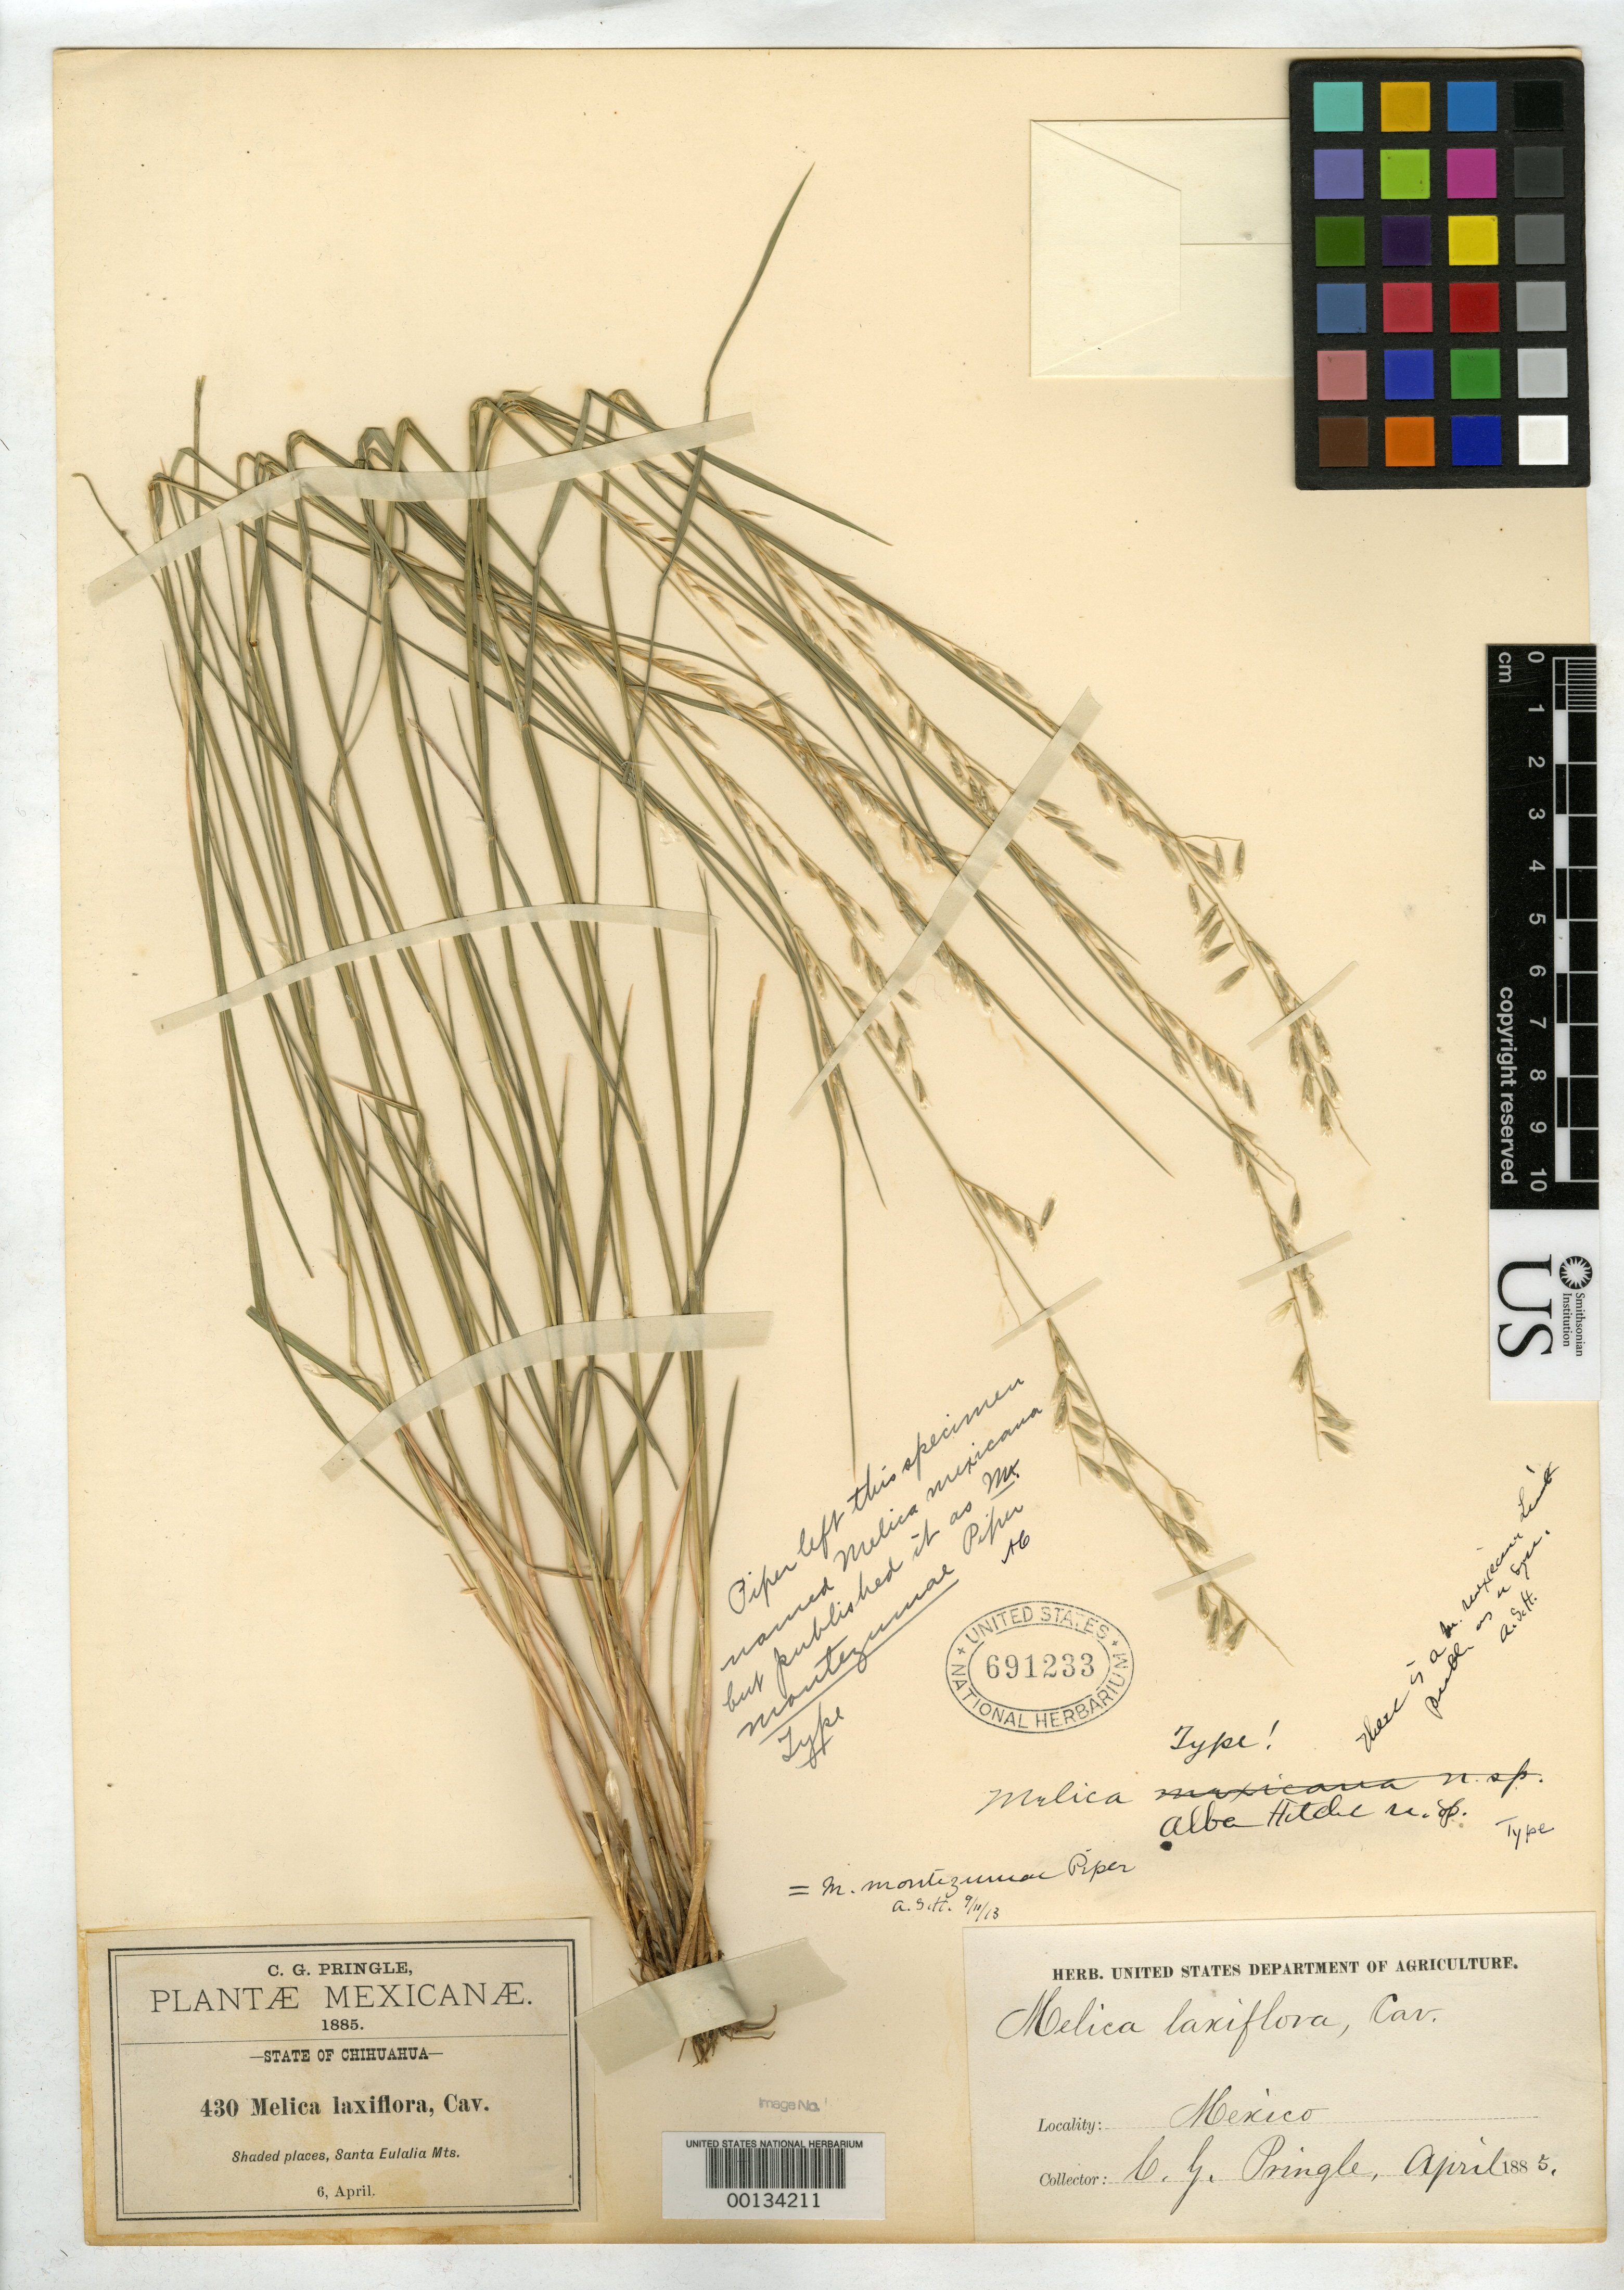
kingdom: Plantae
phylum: Tracheophyta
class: Liliopsida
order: Poales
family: Poaceae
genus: Melica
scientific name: Melica montezumae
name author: Piper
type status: Holotype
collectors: C. G. Pringle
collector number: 430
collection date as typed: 06 Apr 1885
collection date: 1885-04-06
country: Mexico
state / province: Chihuahua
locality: Santa Eulalia Mts.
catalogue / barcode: US 691233